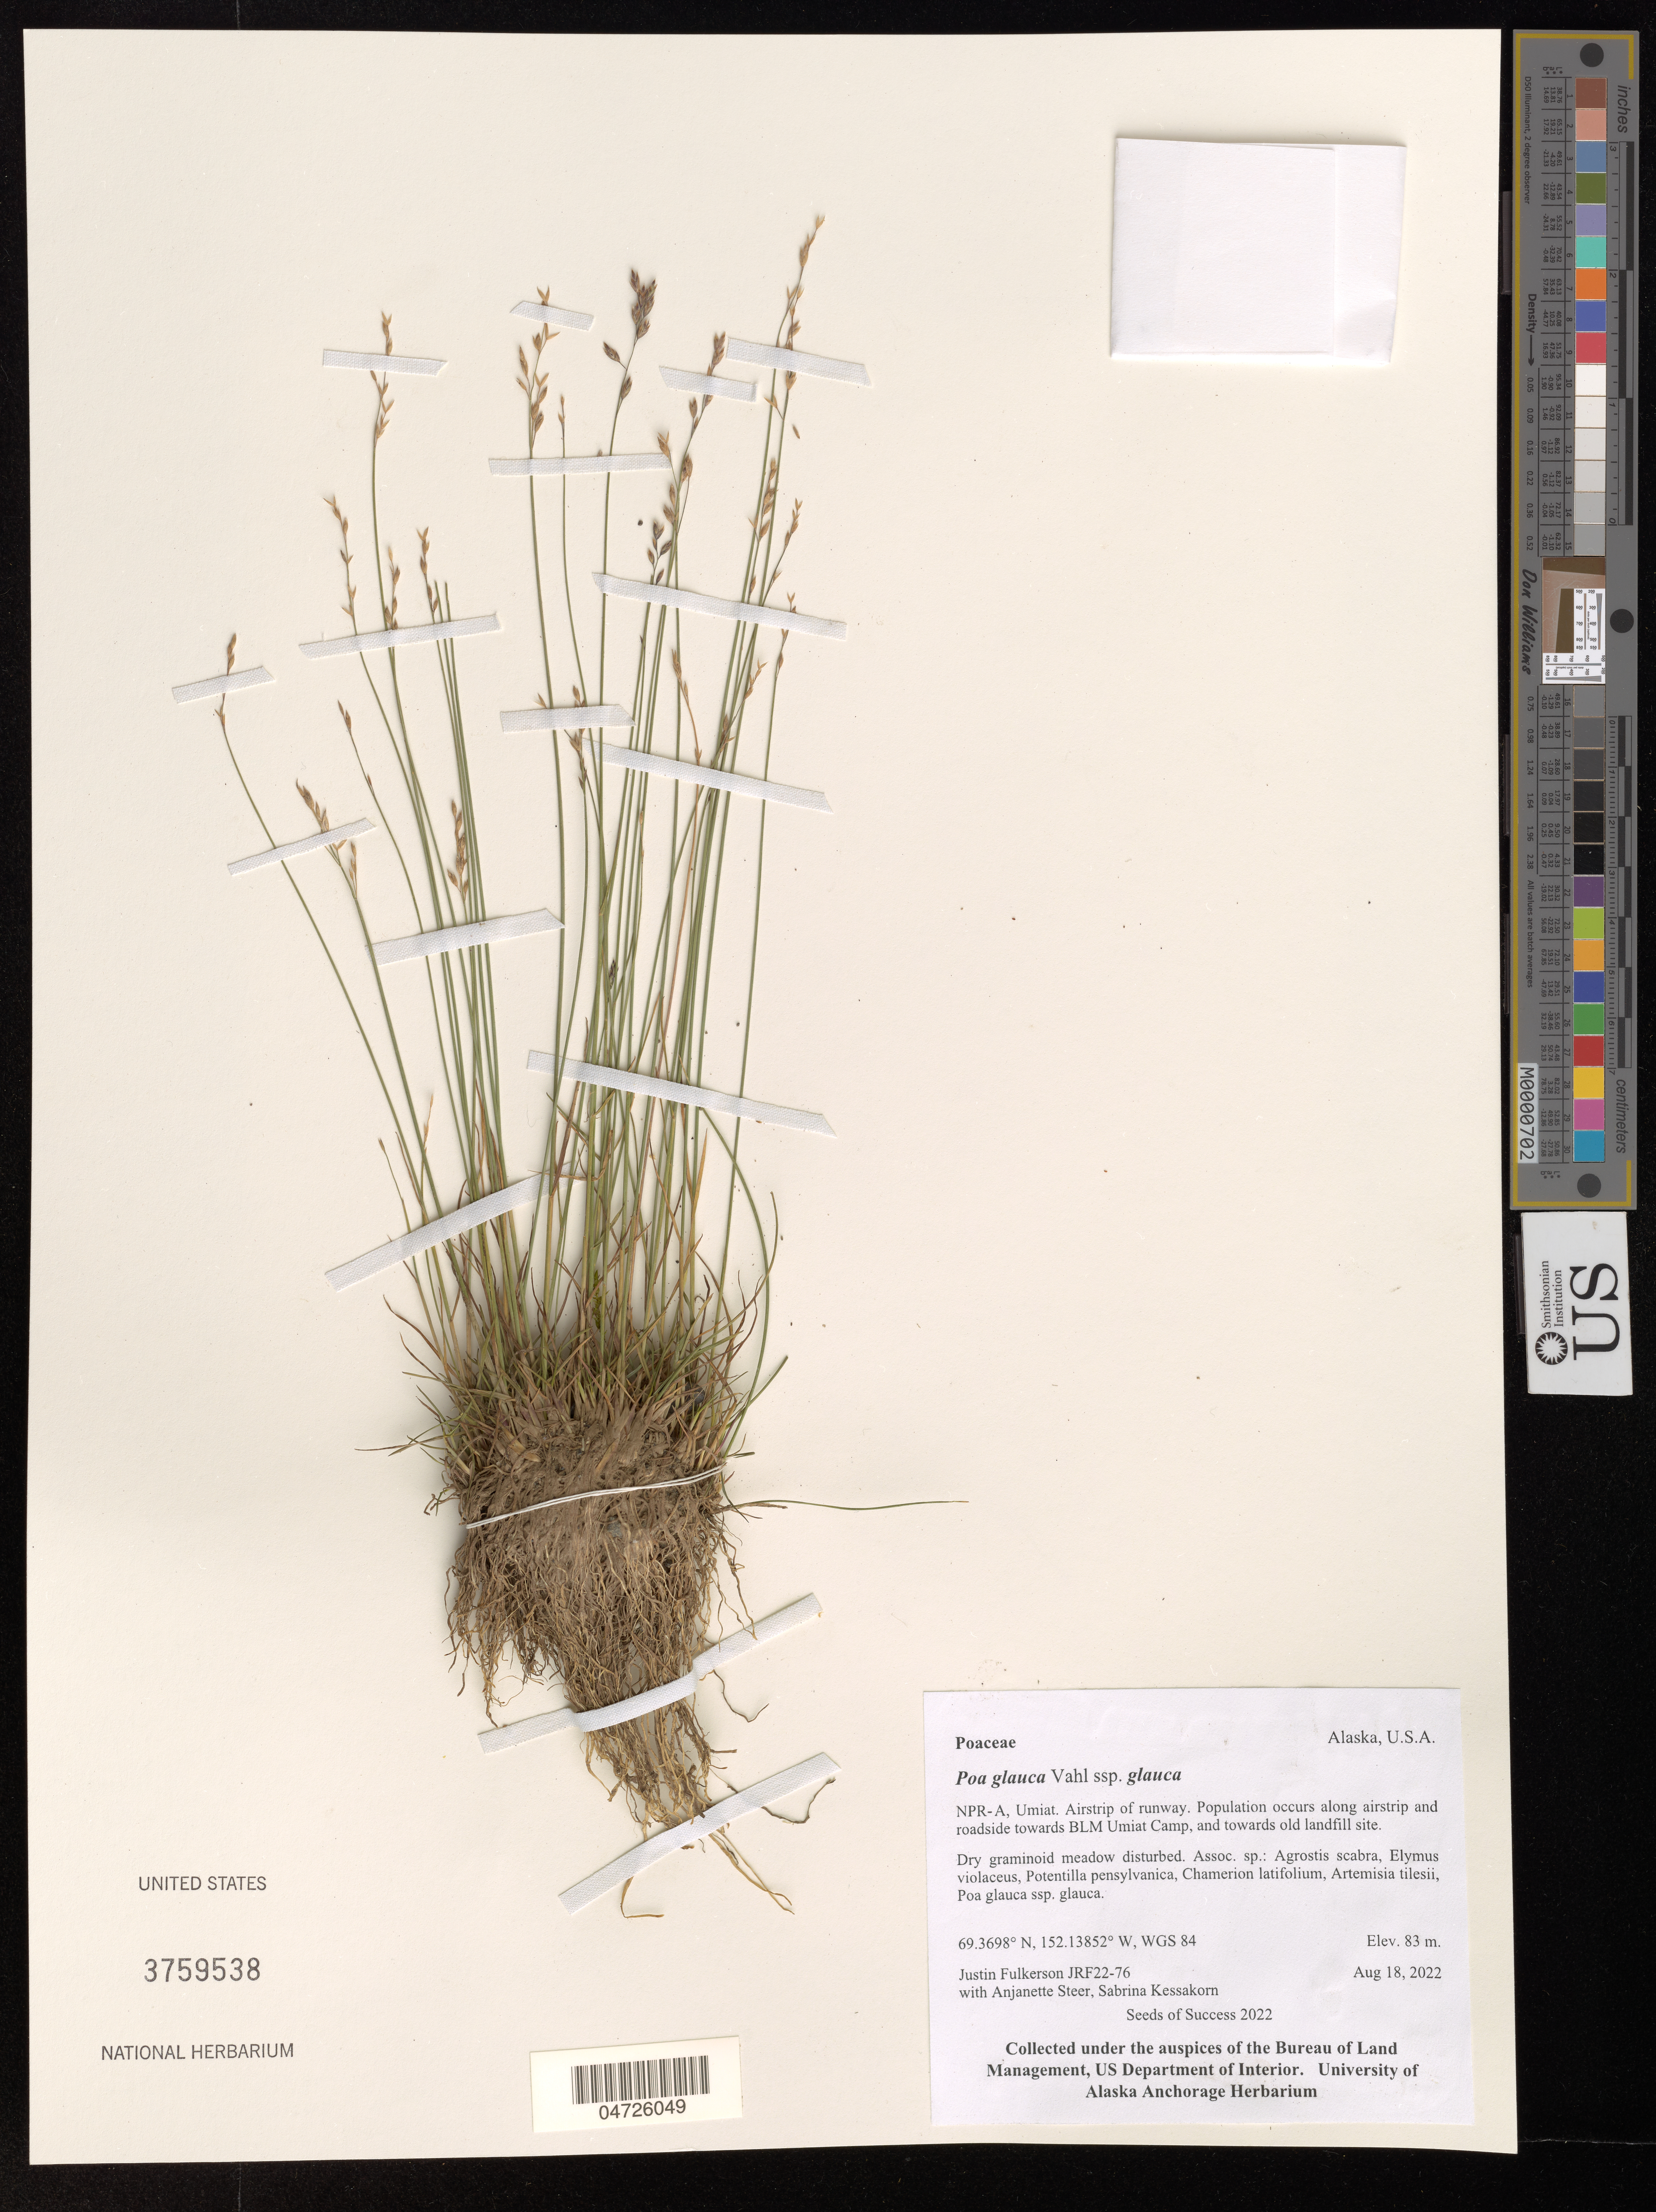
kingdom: Plantae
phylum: Tracheophyta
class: Liliopsida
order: Poales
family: Poaceae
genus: Poa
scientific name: Poa glauca subsp. glauca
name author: Vahl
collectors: J. Fulkerson & A. Steer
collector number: JRF22-76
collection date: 2022-08-18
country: United States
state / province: Alaska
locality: NPR-A, Umiat. Airstrip of runway. Population occurs along airstrip and roadside towards BLM Umiat Camp, and towards old landfill site.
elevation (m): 83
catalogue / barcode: US 3759538